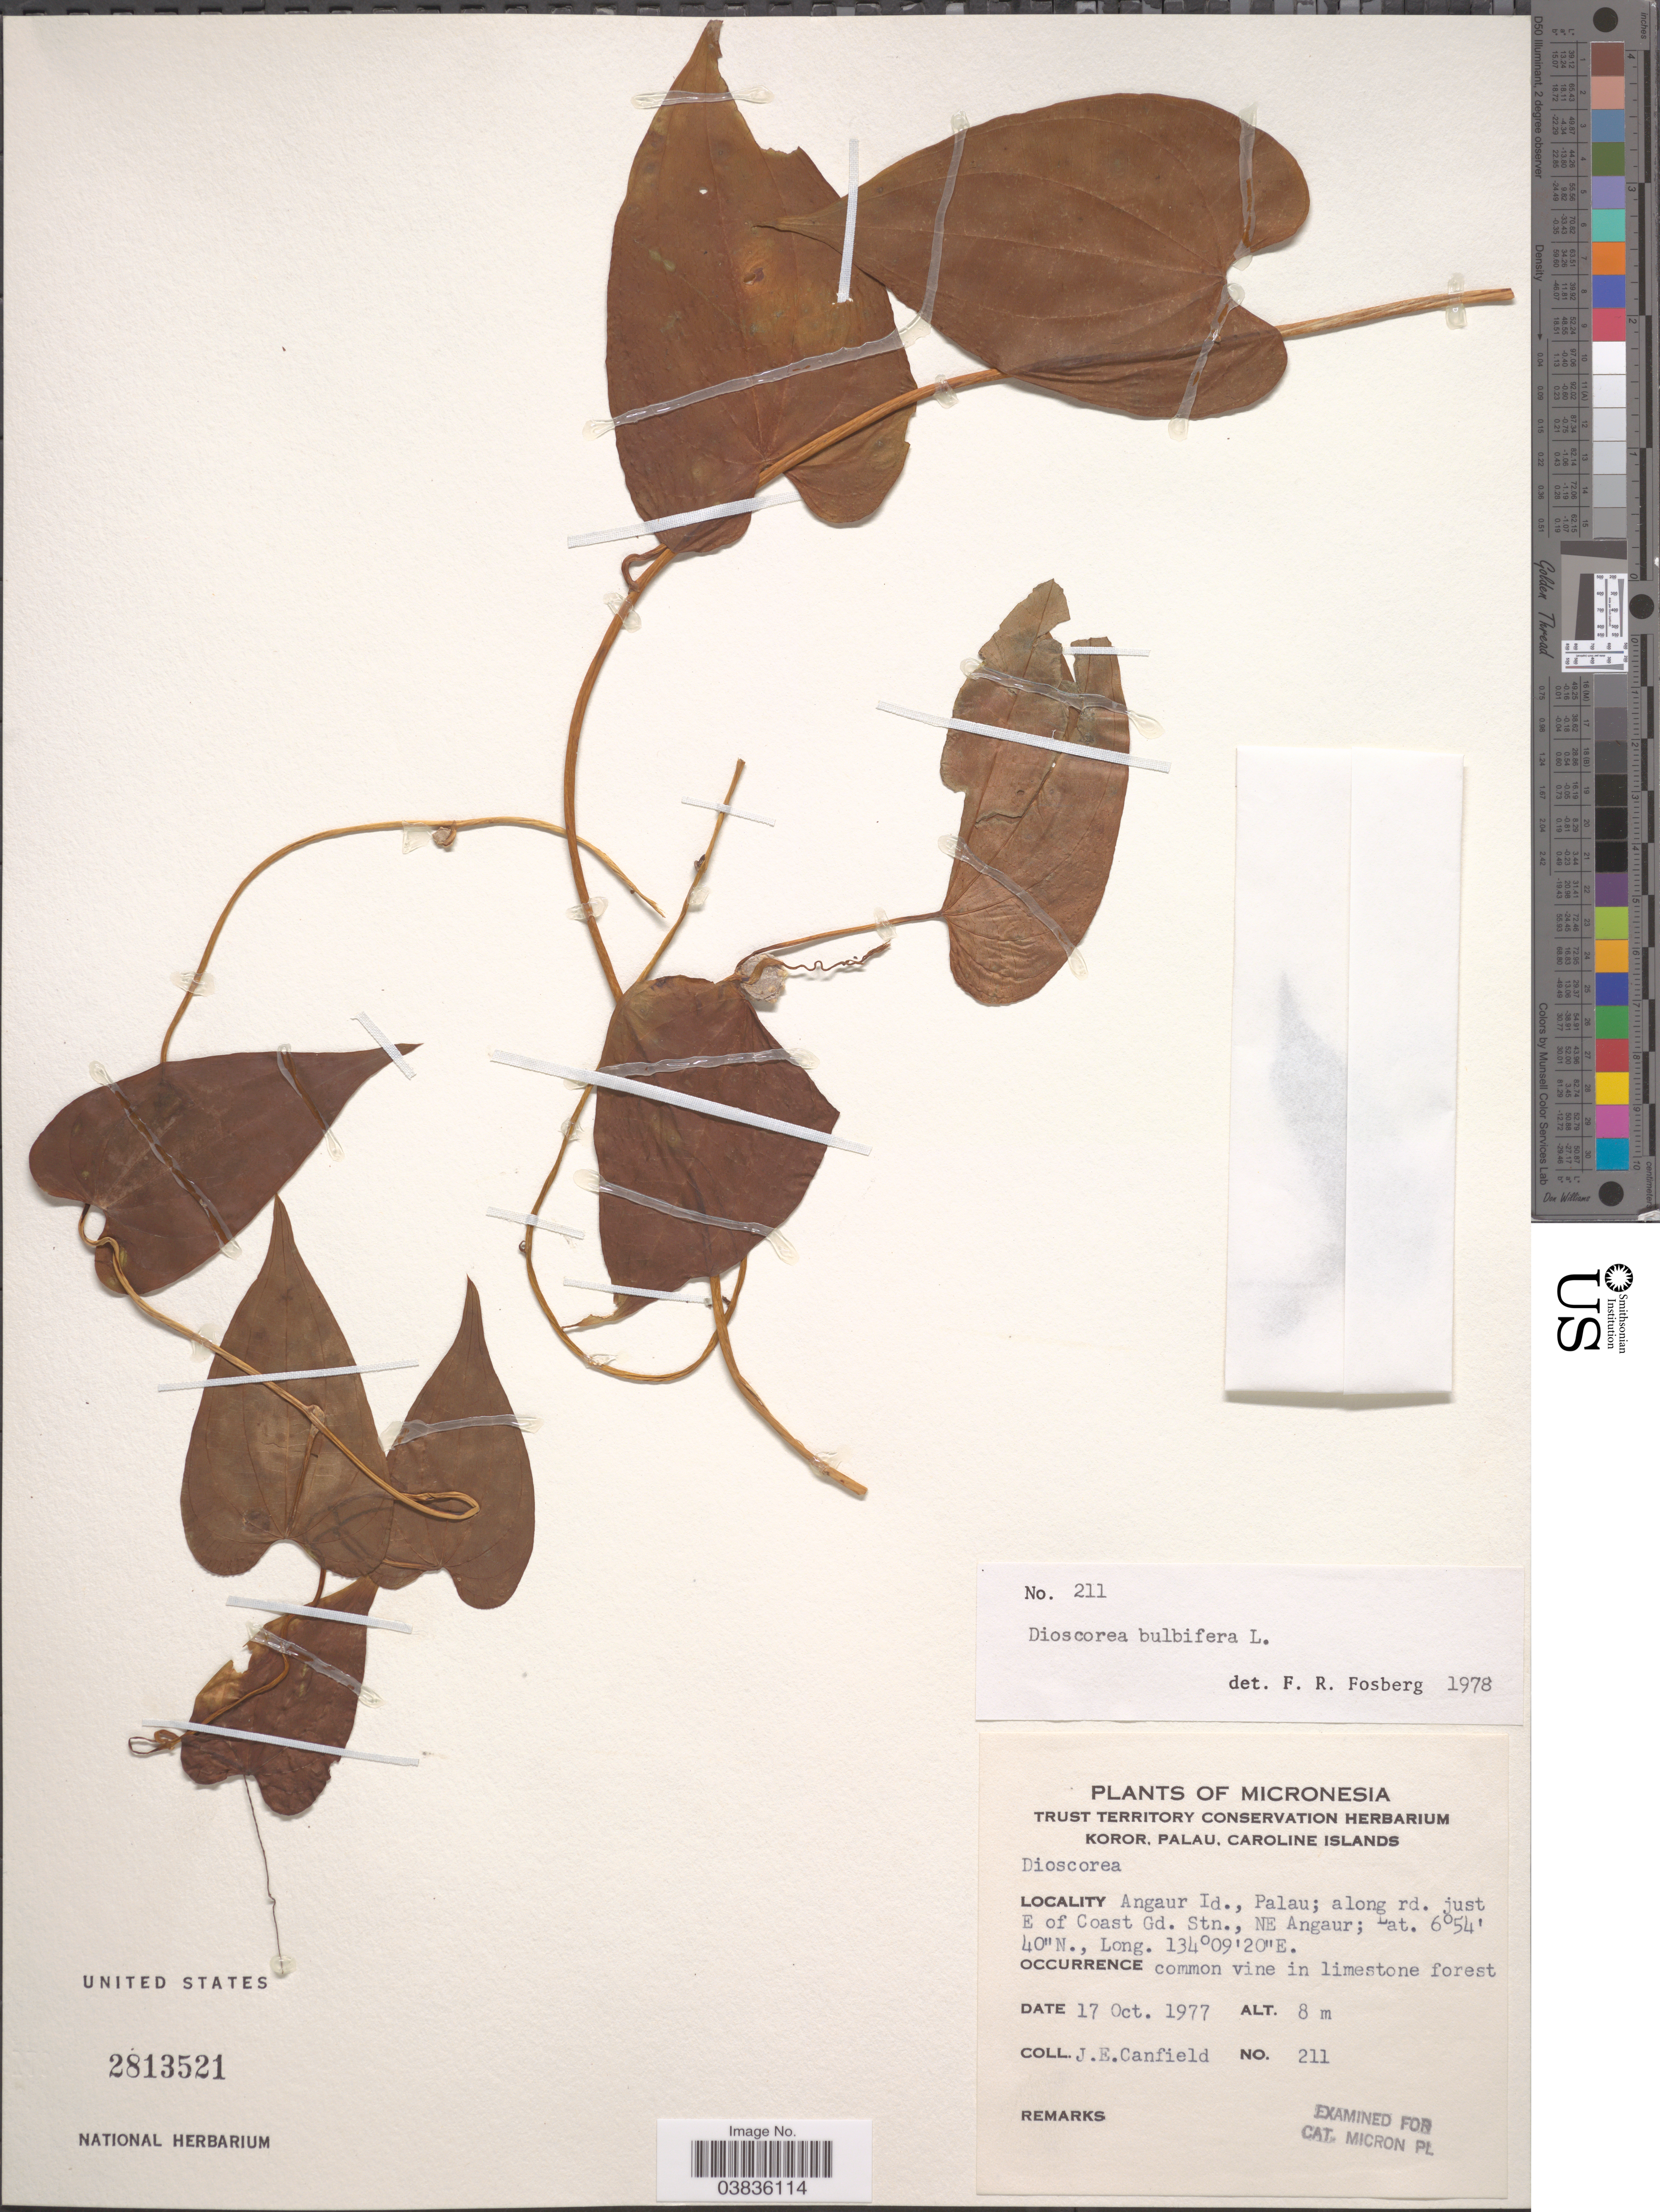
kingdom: Plantae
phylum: Tracheophyta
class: Liliopsida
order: Dioscoreales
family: Dioscoreaceae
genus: Dioscorea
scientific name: Dioscorea bulbifera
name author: L.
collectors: J. E. Canfield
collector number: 211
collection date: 1977-10-17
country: Palau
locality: Micronesia. Angaur Id., Palau; along rd. just E of Coast Gd. Stn., NE Angaur.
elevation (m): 8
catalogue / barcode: US 2813521